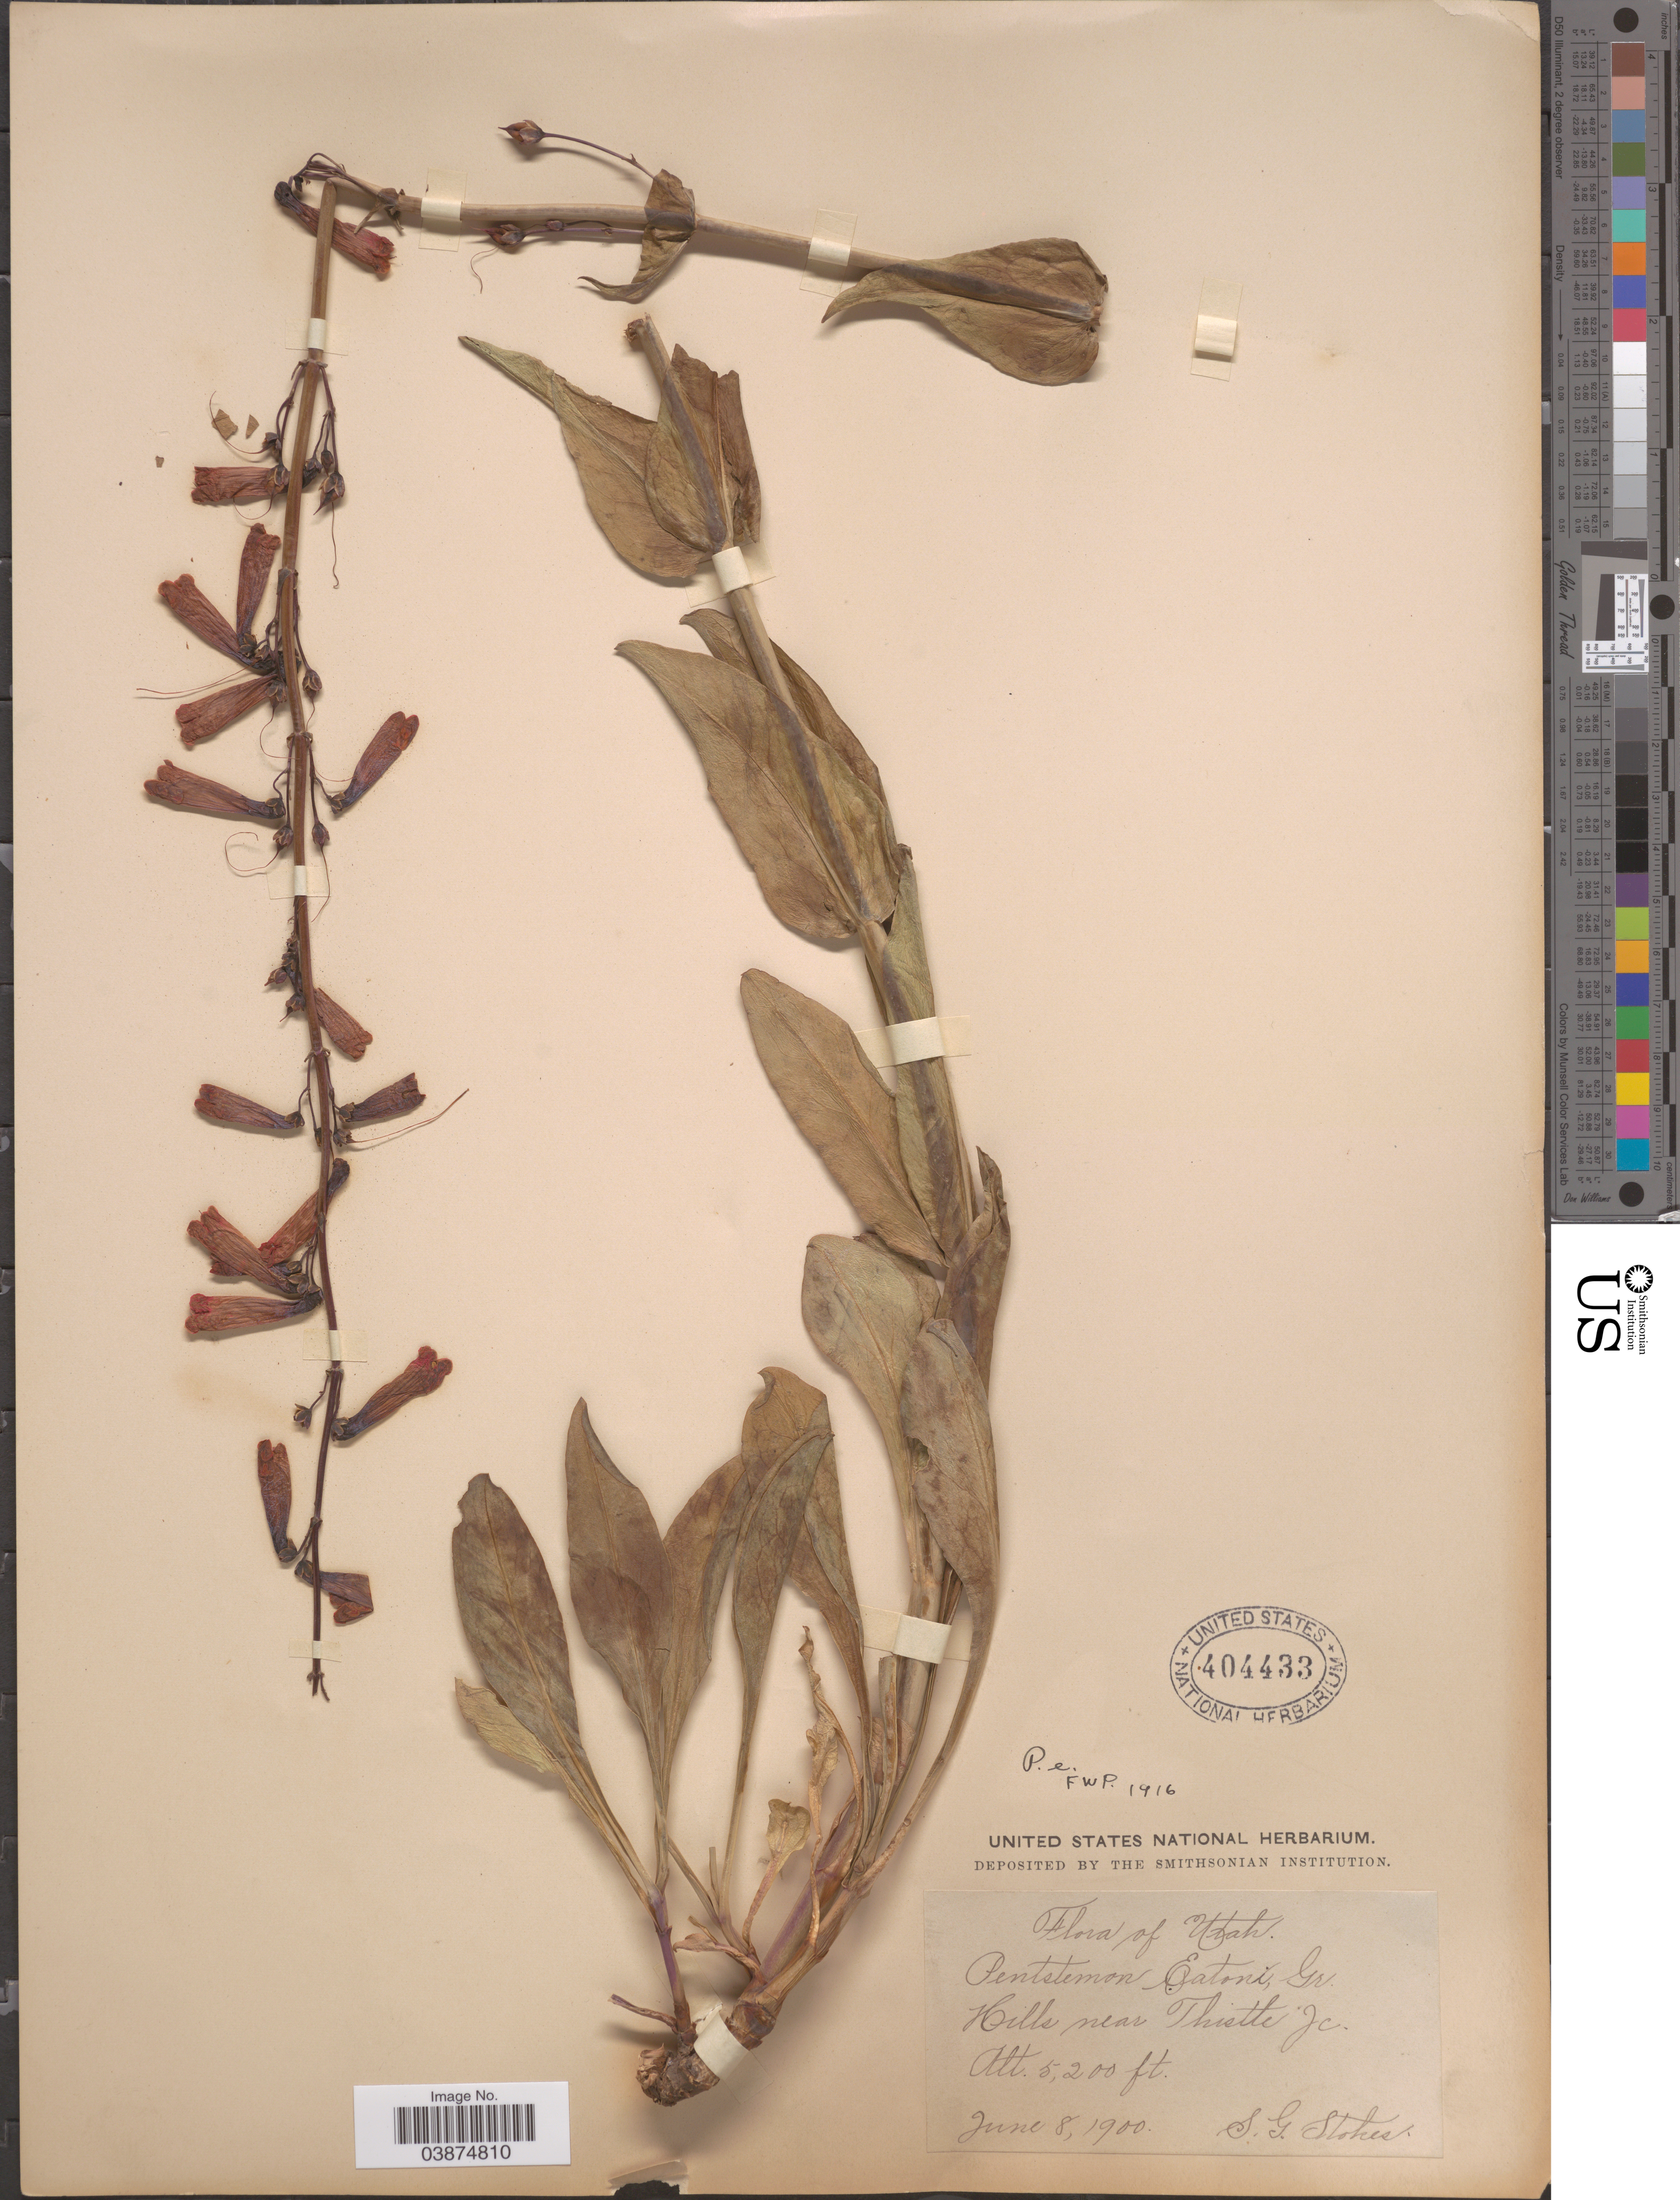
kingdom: Plantae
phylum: Tracheophyta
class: Magnoliopsida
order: Lamiales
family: Plantaginaceae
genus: Penstemon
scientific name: Penstemon eatonii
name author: A. Gray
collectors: S. G. Stokes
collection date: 1900-06-08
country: United States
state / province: Utah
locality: Hills near Thistle Jc.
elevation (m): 1585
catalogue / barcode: US 404433